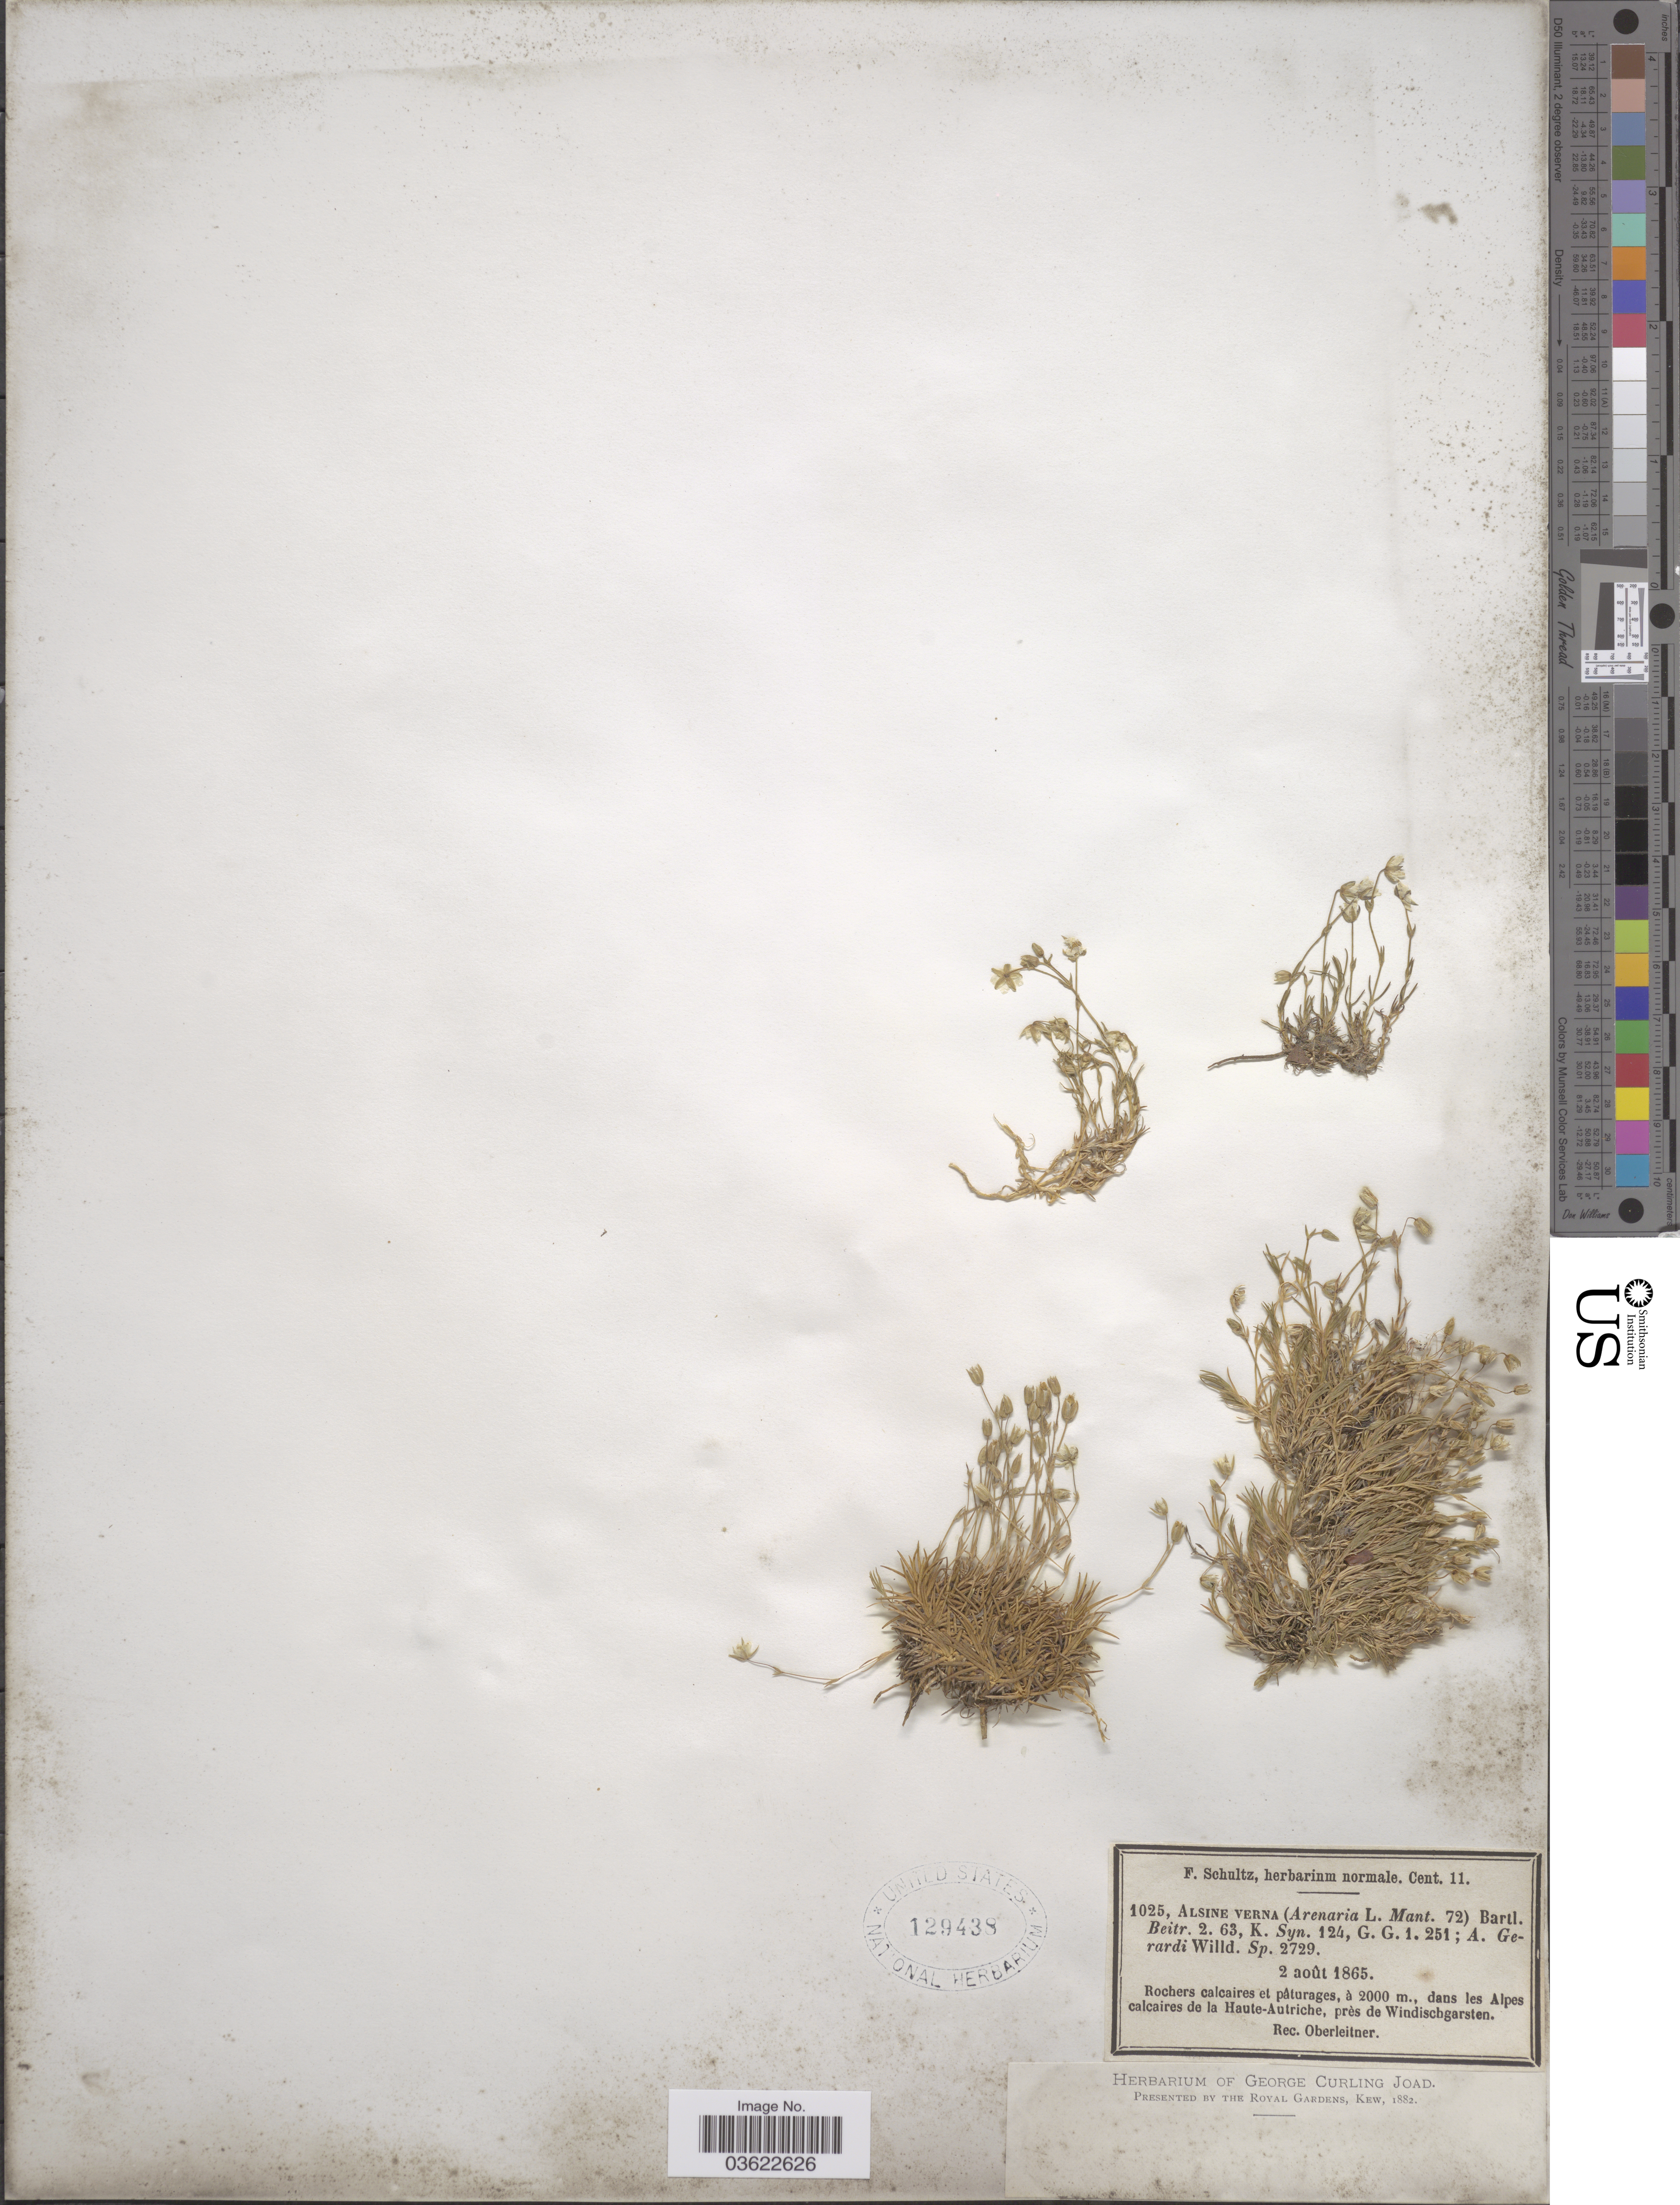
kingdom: Plantae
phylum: Tracheophyta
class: Magnoliopsida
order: Caryophyllales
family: Caryophyllaceae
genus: Arenaria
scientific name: Arenaria verna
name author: L.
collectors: Oberleitner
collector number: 1025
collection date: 1865-08-02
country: Austria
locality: Dans les Alpes calcaires de la Haute-Autriche, près de Windischgarsten.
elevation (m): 2000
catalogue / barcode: US 129438